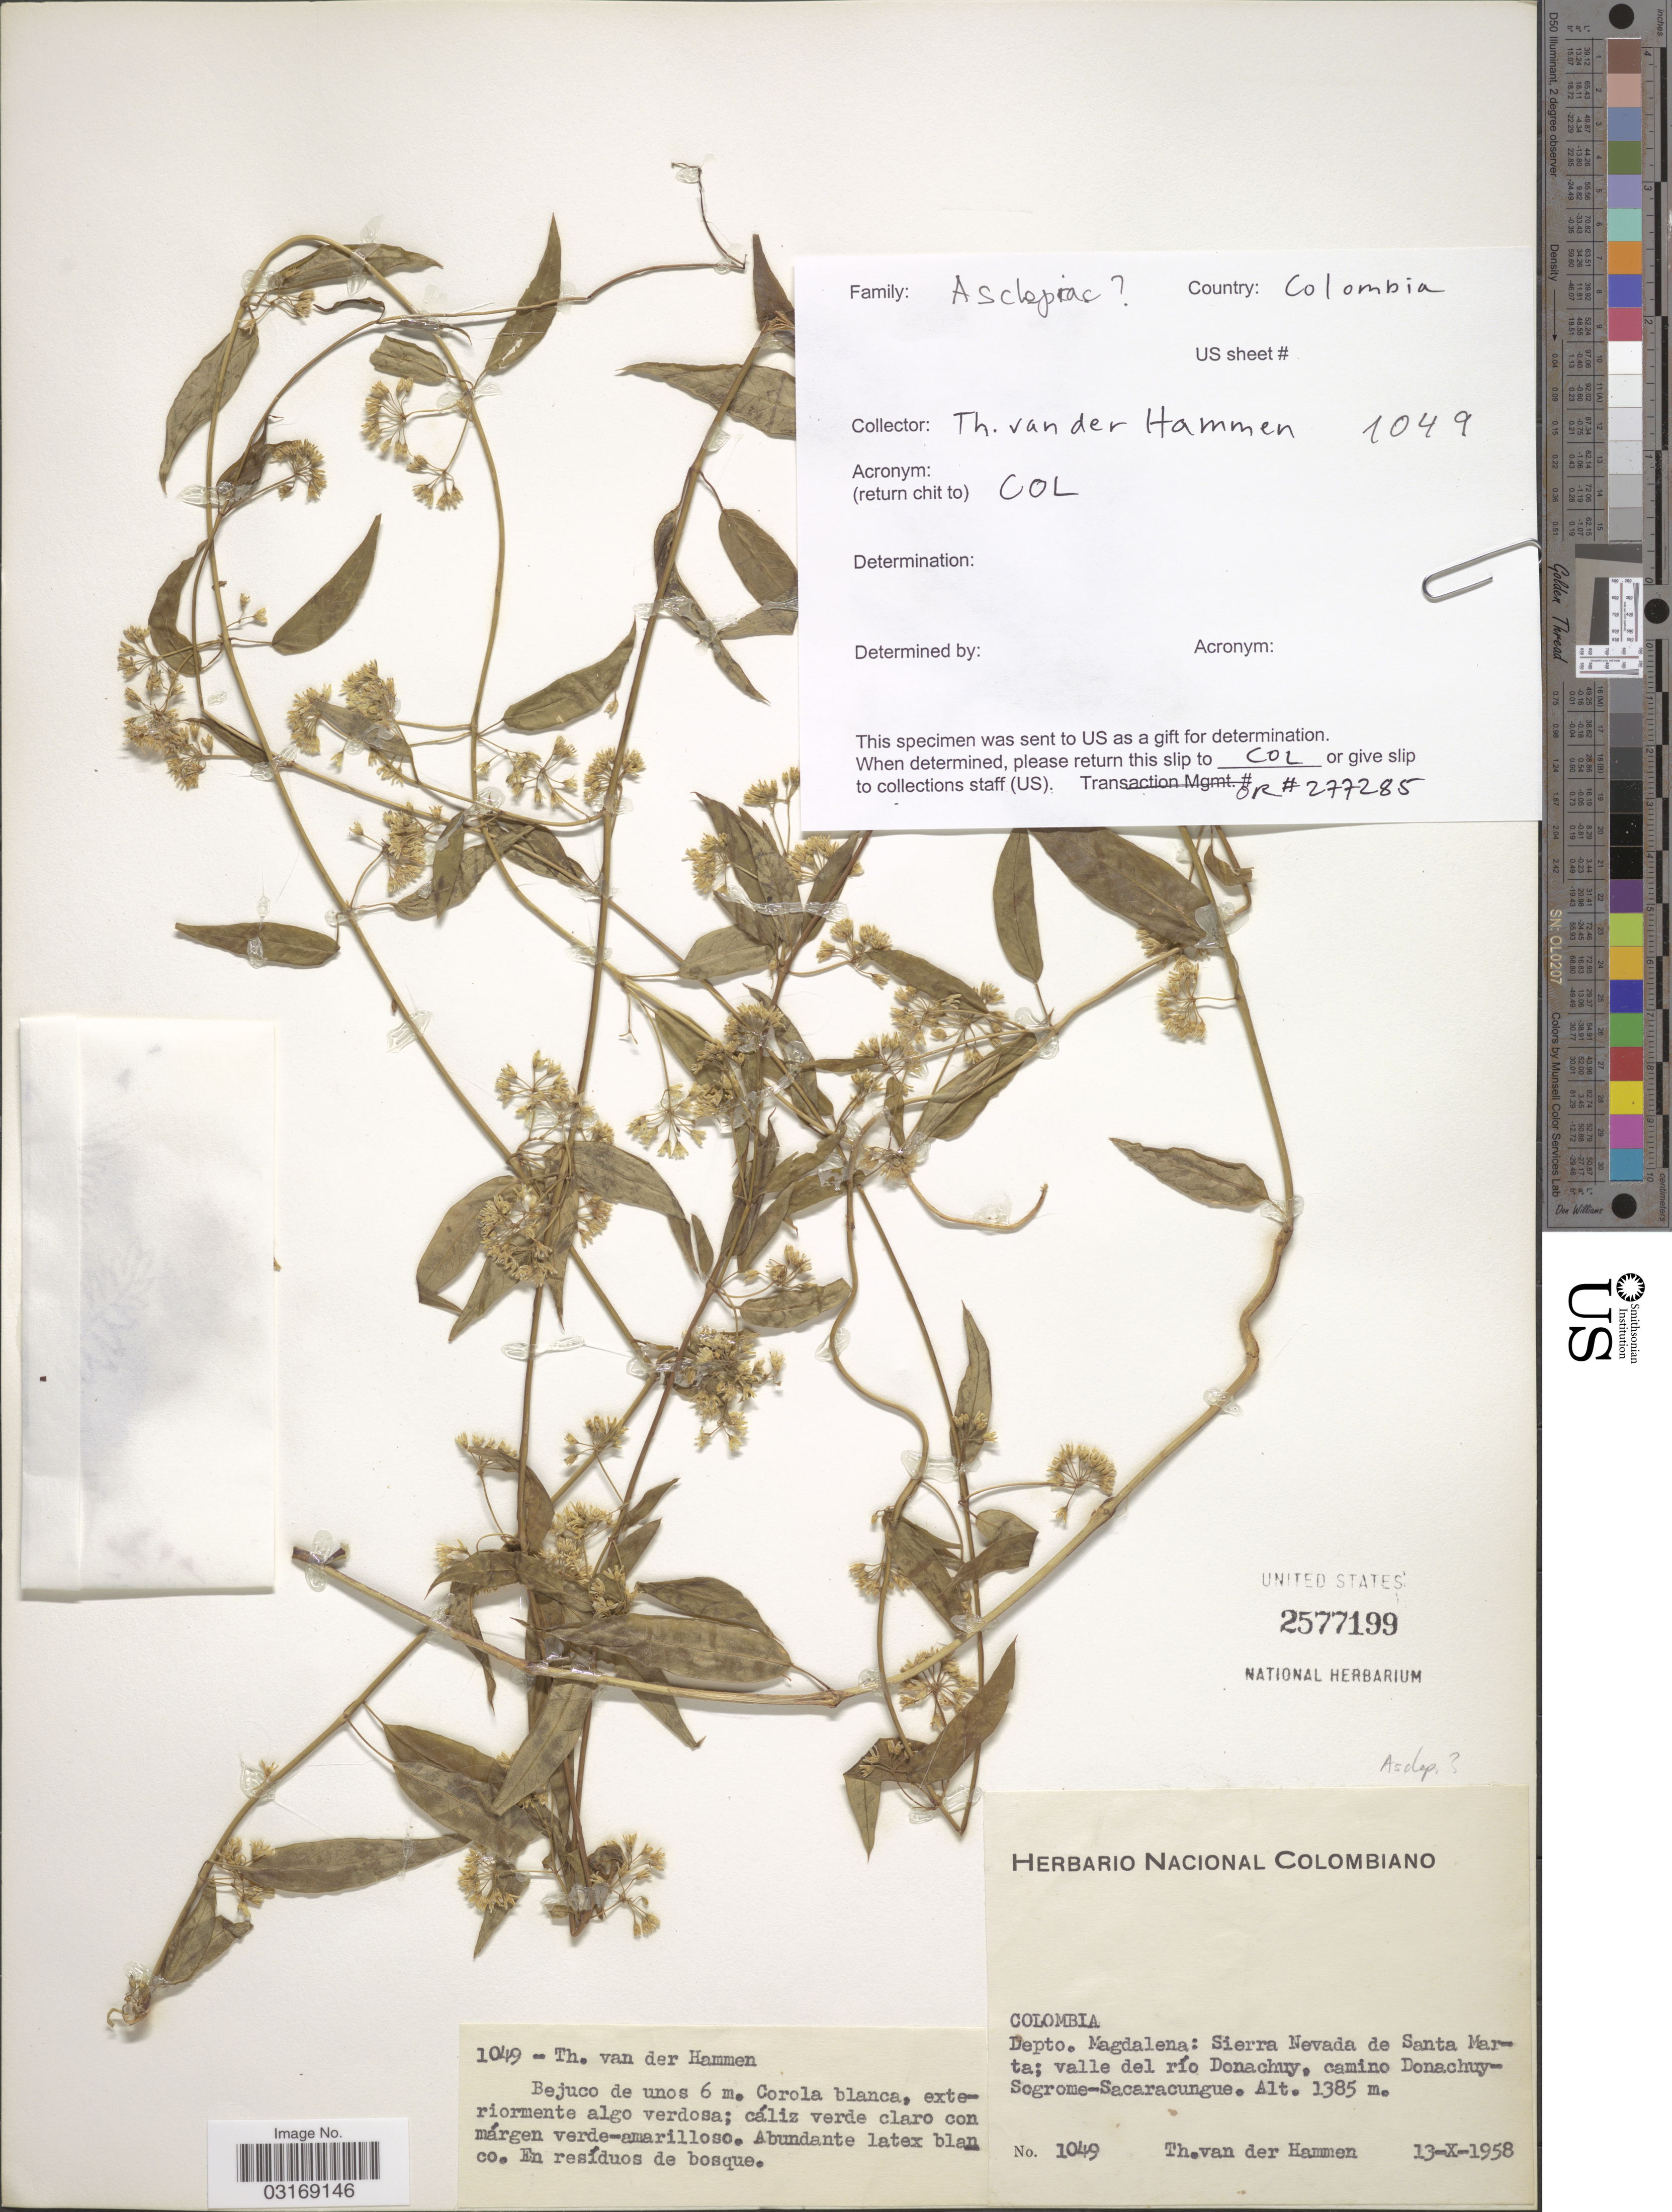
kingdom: Plantae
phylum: Tracheophyta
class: Magnoliopsida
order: Gentianales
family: Apocynaceae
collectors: T. Van der Hammen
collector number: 1049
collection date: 1958-10-13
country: Colombia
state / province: Magdalena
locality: Depto. Magdalena: Sierra Nevada de Santa Marta; valle del río Donachuy, camino Donachuy-Sogrome-Sacaracungue.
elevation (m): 1385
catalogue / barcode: US 2577199